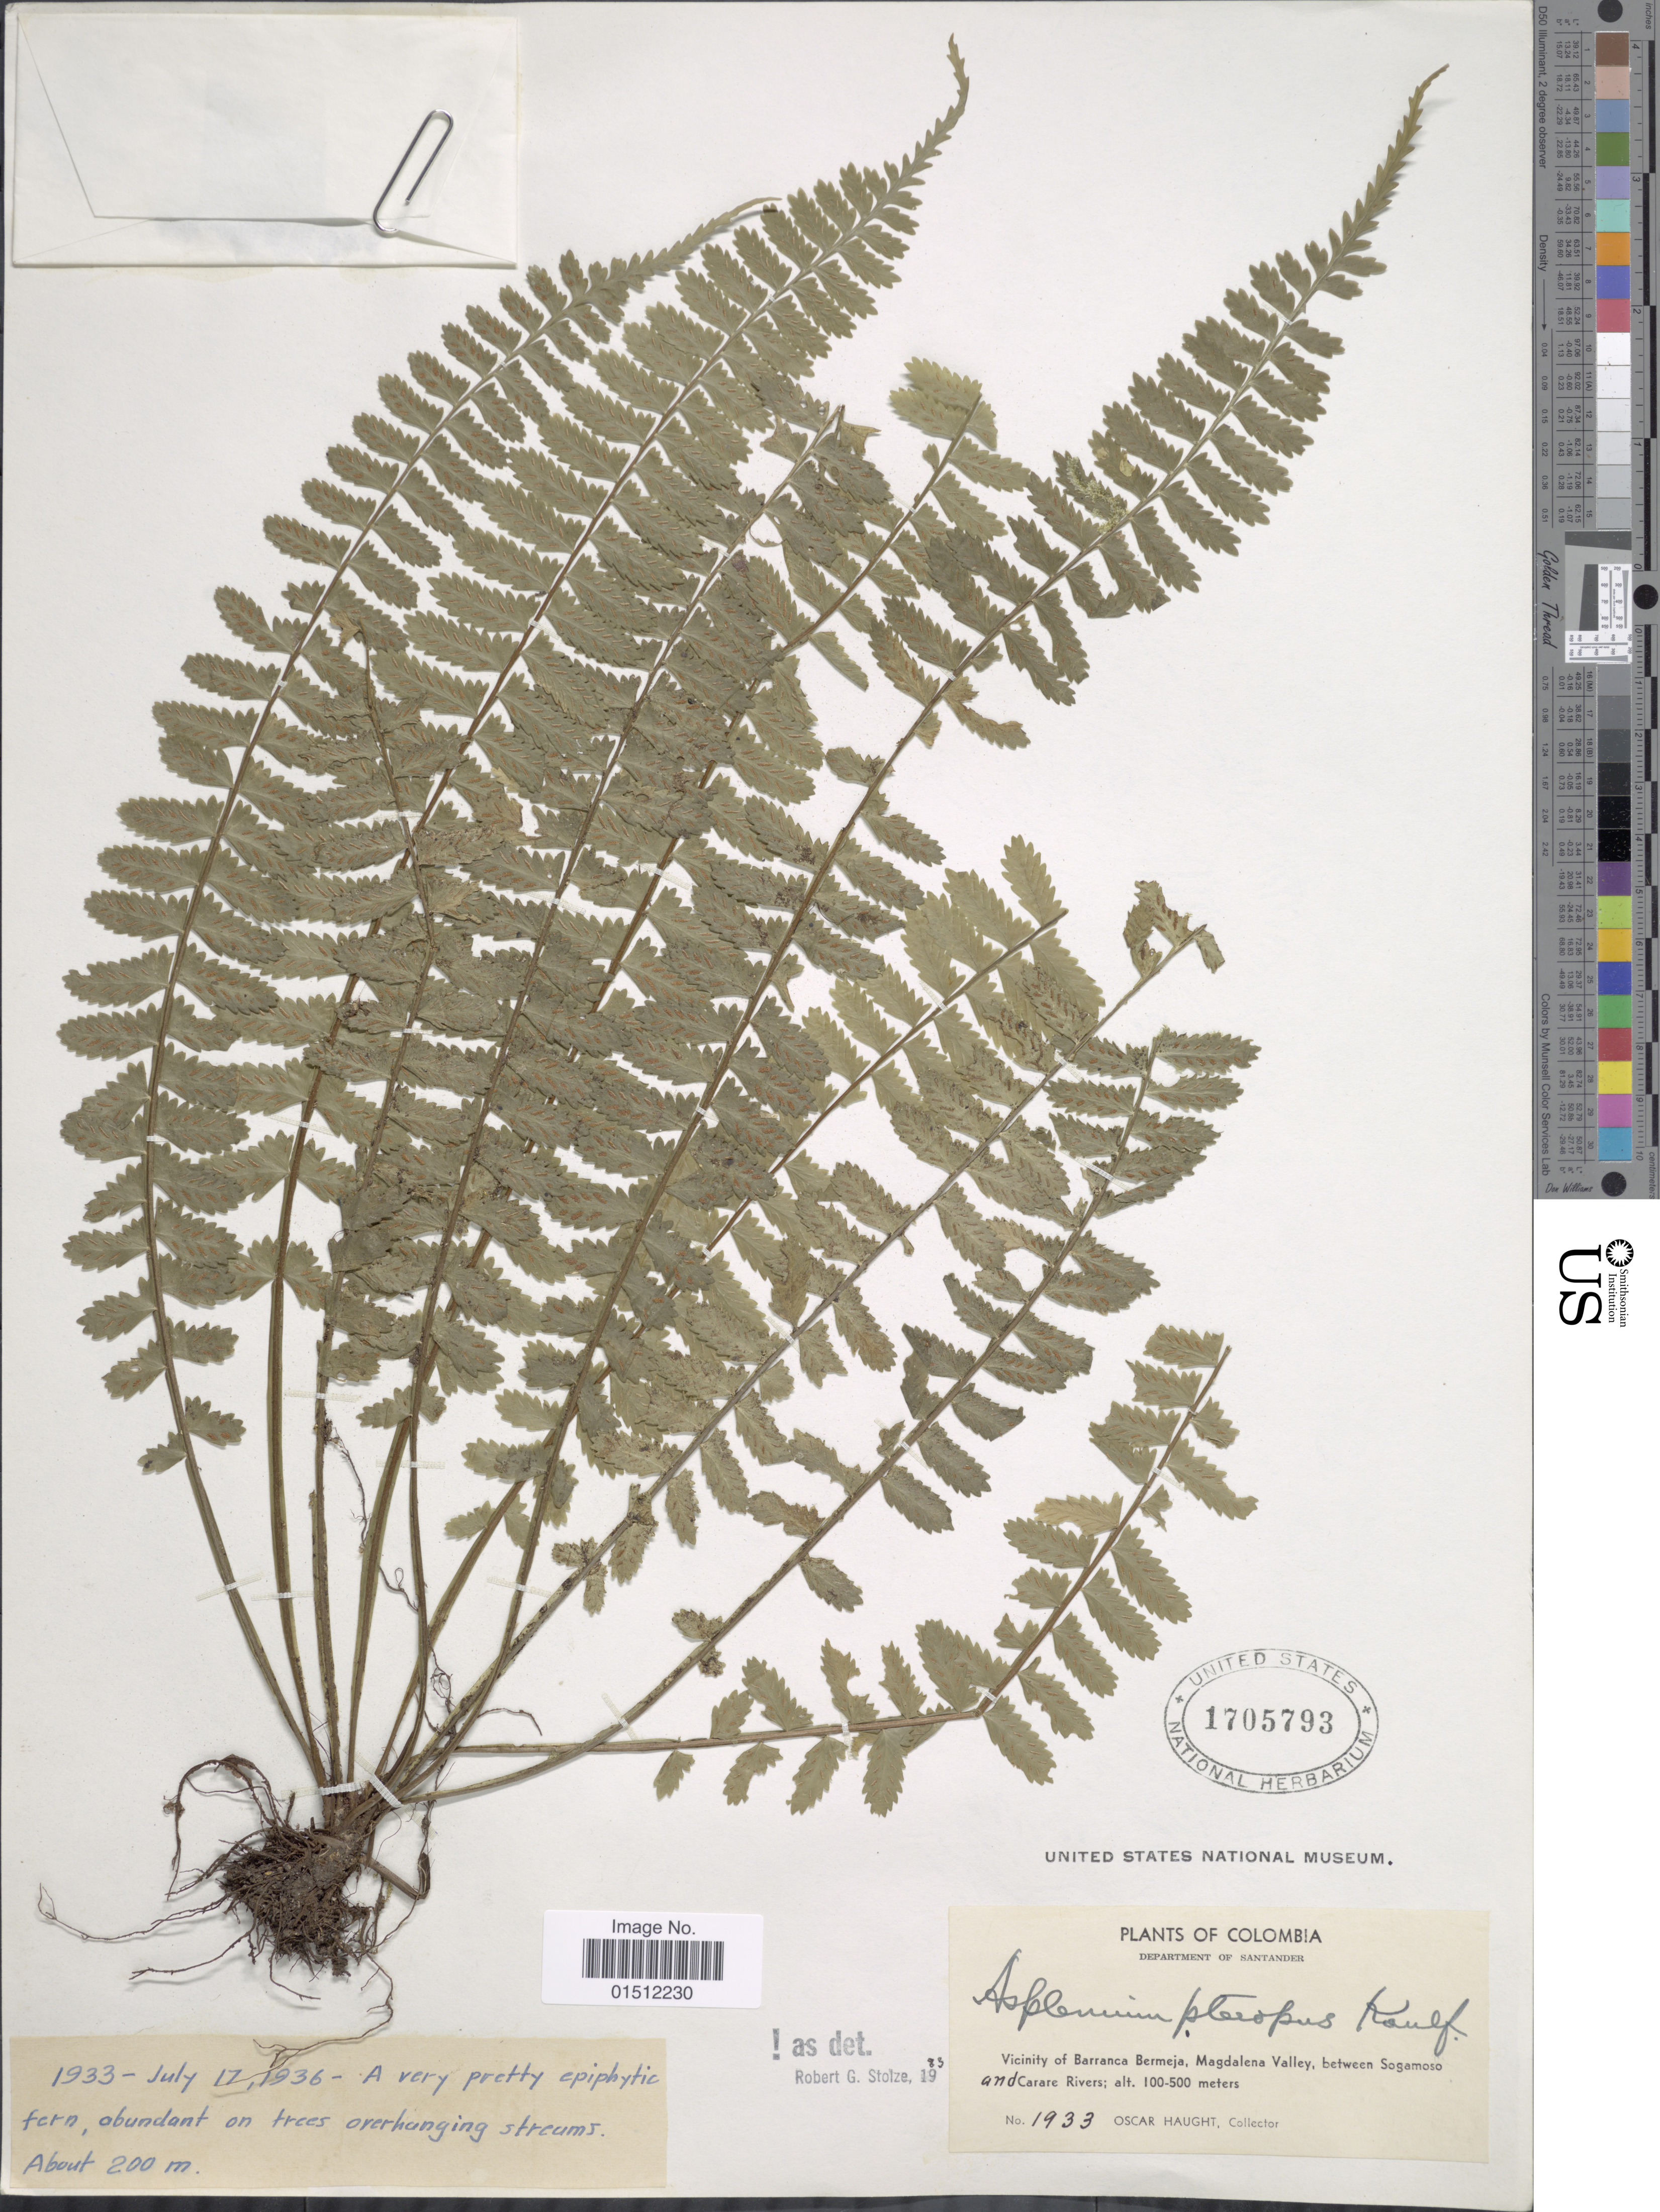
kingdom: Plantae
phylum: Tracheophyta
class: Polypodiopsida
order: Polypodiales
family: Aspleniaceae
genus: Asplenium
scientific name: Asplenium pteropus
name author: Kaulf.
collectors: O. L. Haught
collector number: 1933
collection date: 1936-07-17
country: Colombia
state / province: Santander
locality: Vicinity of Barranca Bermeja, Magdalena Valley, between Sogamoso and Carare Rivers.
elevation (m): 100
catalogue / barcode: US 1705793